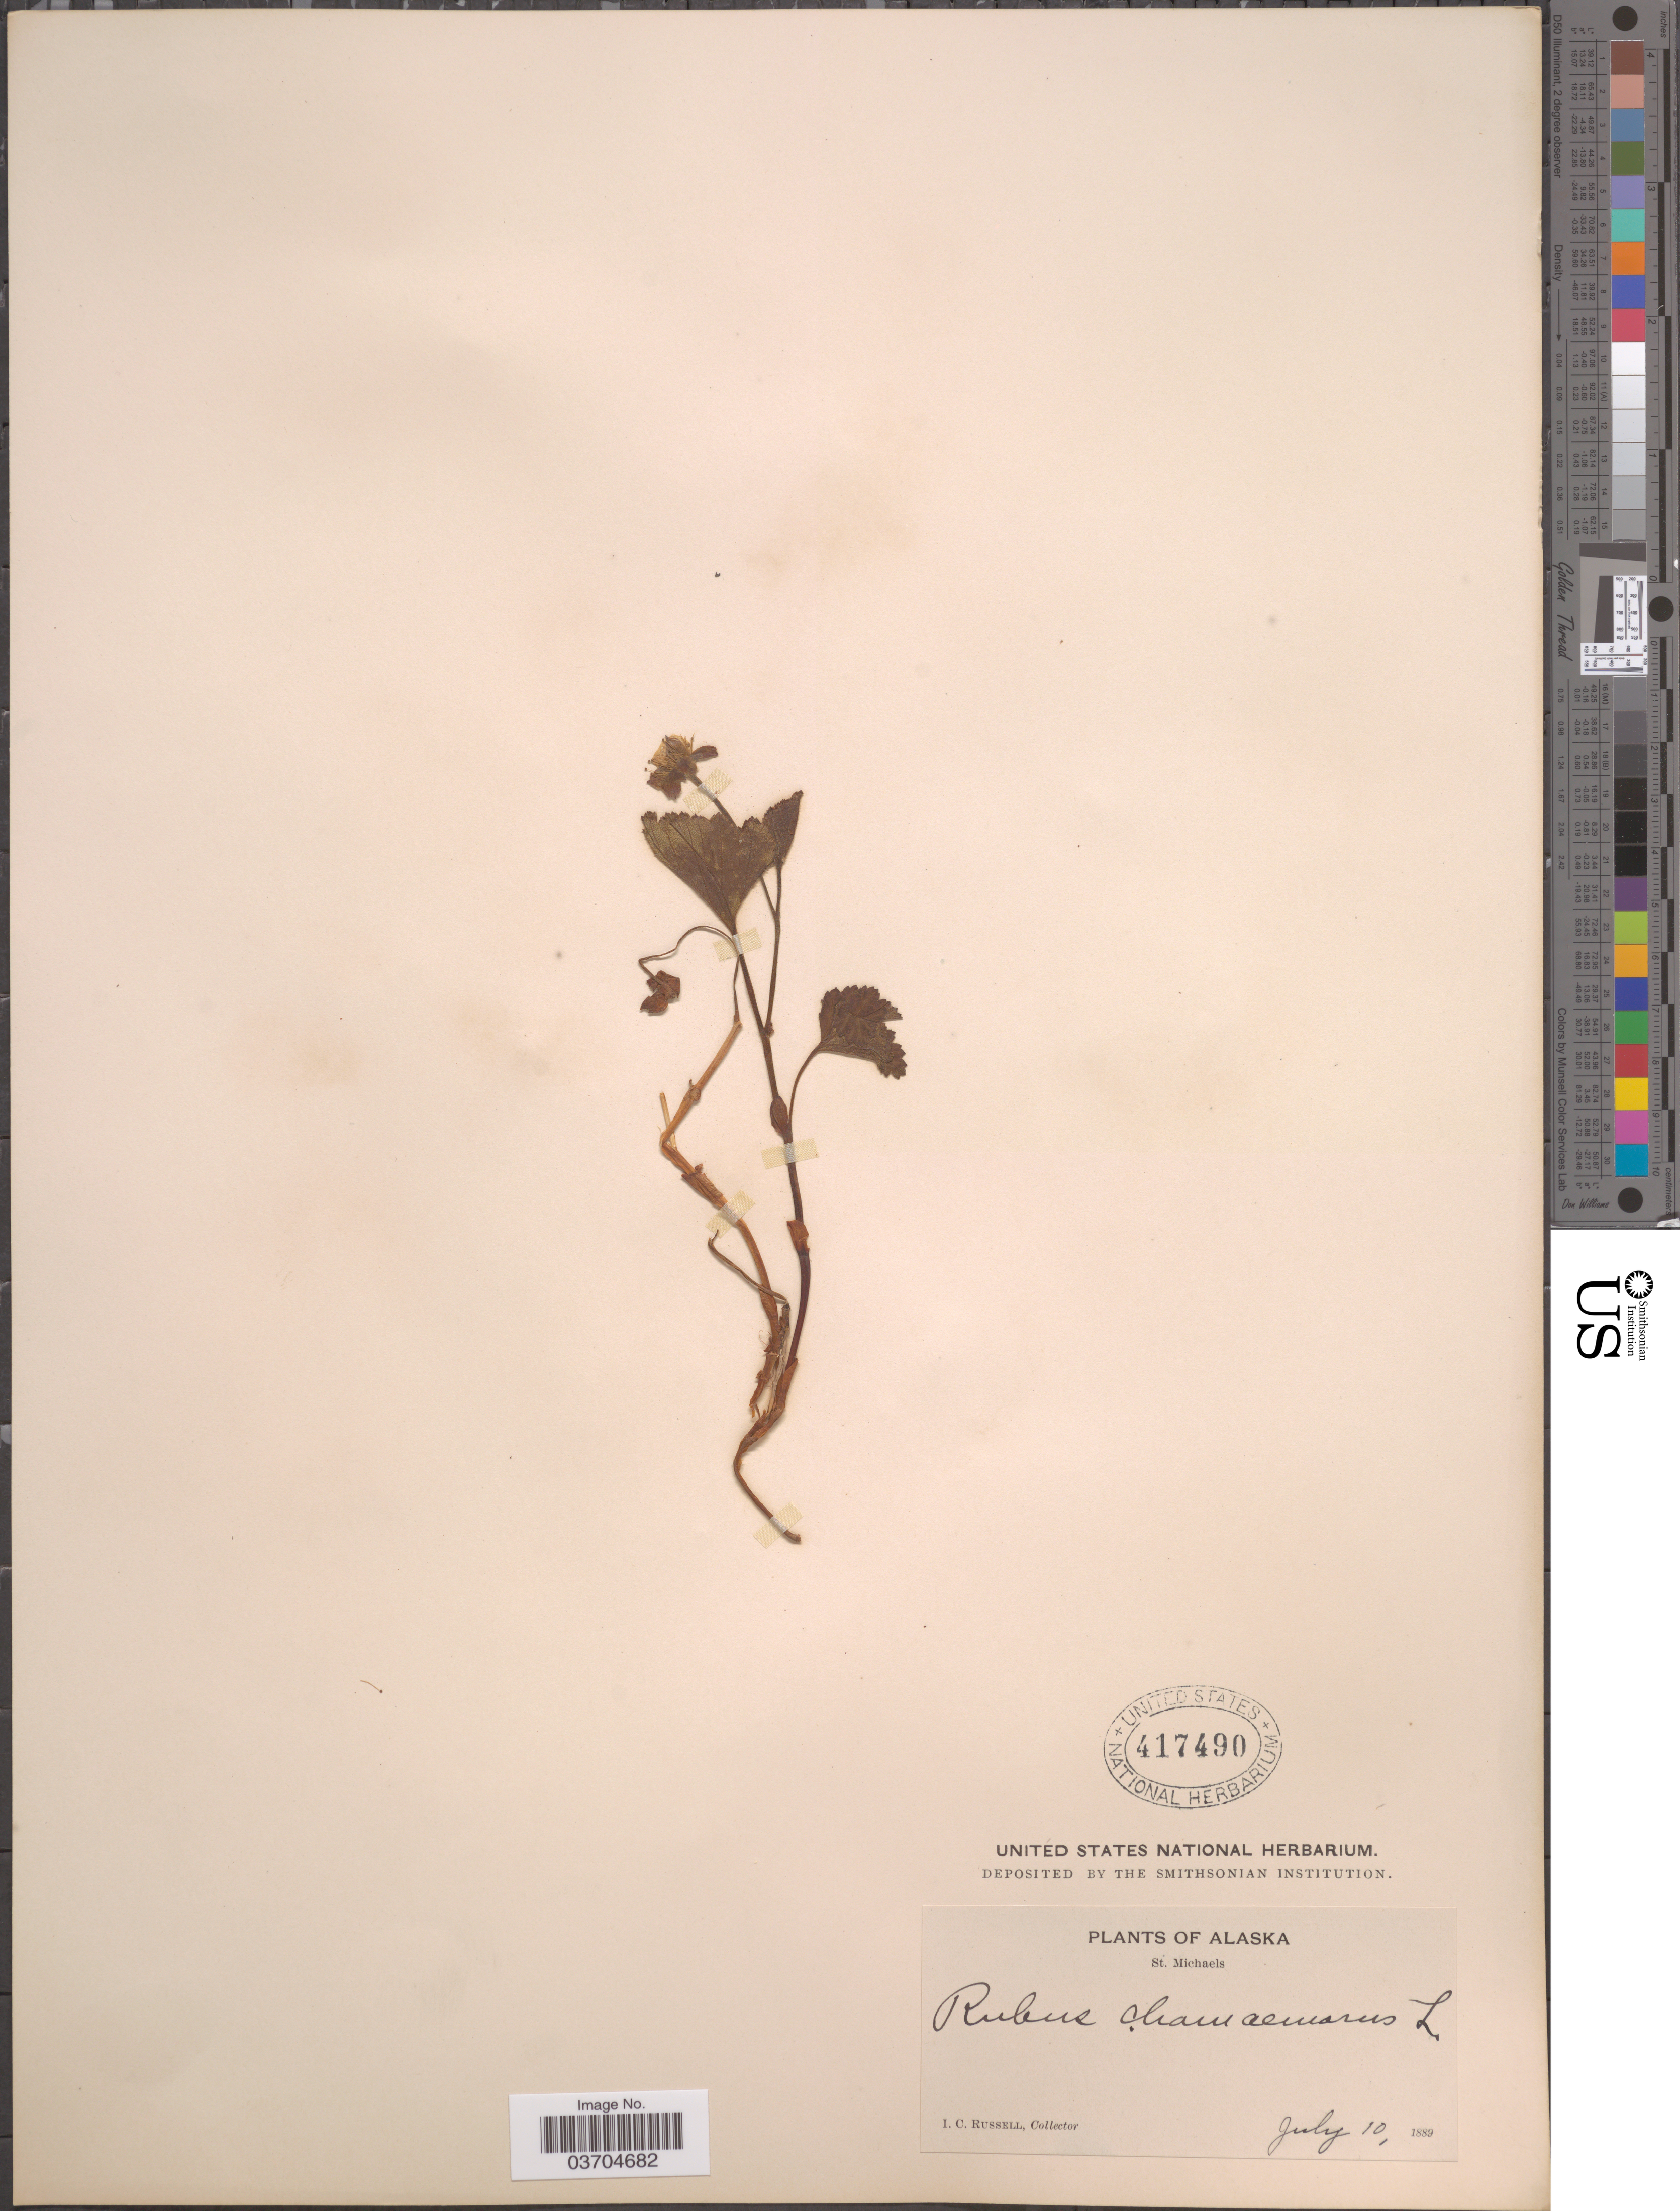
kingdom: Plantae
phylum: Tracheophyta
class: Magnoliopsida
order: Rosales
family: Rosaceae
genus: Rubus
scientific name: Rubus chamaemorus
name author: L.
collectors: I. C. Russell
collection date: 1889-07-10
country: United States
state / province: Alaska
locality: St. Michaels.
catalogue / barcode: US 417490